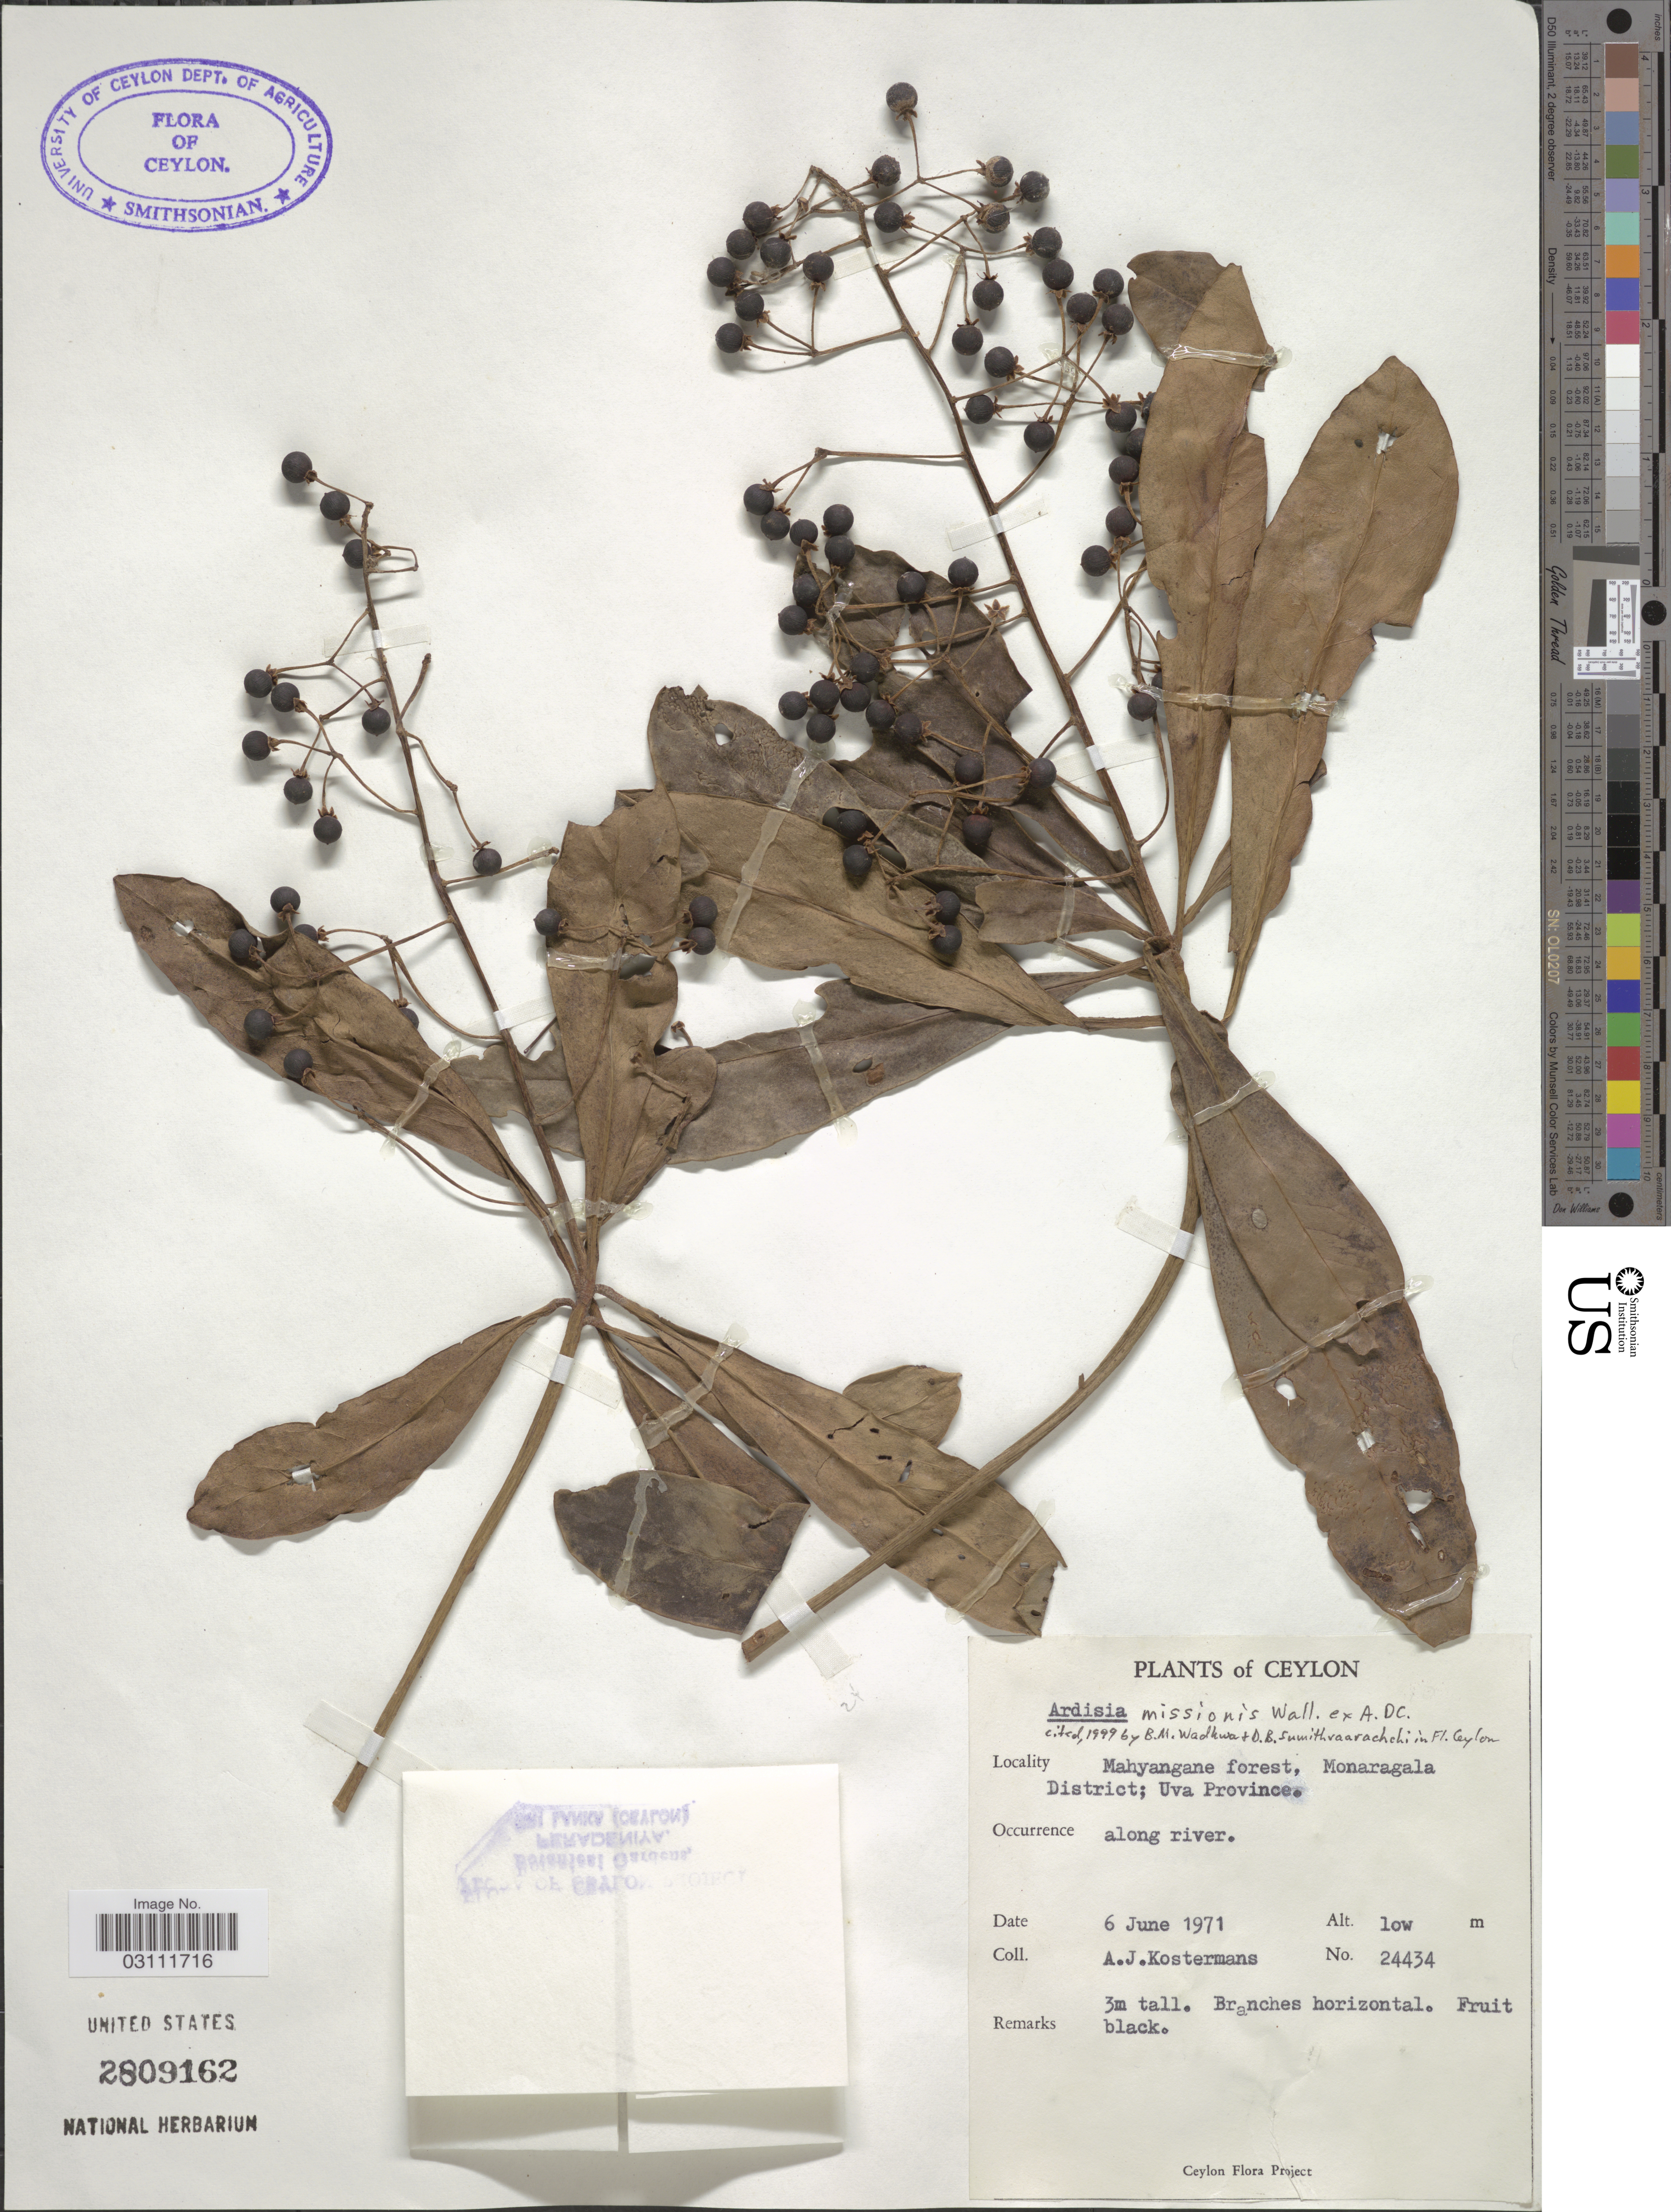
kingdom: Plantae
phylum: Tracheophyta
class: Magnoliopsida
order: Ericales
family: Primulaceae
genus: Ardisia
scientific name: Ardisia missionis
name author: Wall. ex A. DC.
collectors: A. J. G. Kostermans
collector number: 24434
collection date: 1971-06-06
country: Sri Lanka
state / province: Uva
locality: Ceylon, Mahyangane forest, Monaragala District; Uva Province, along river.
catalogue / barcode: US 2809162